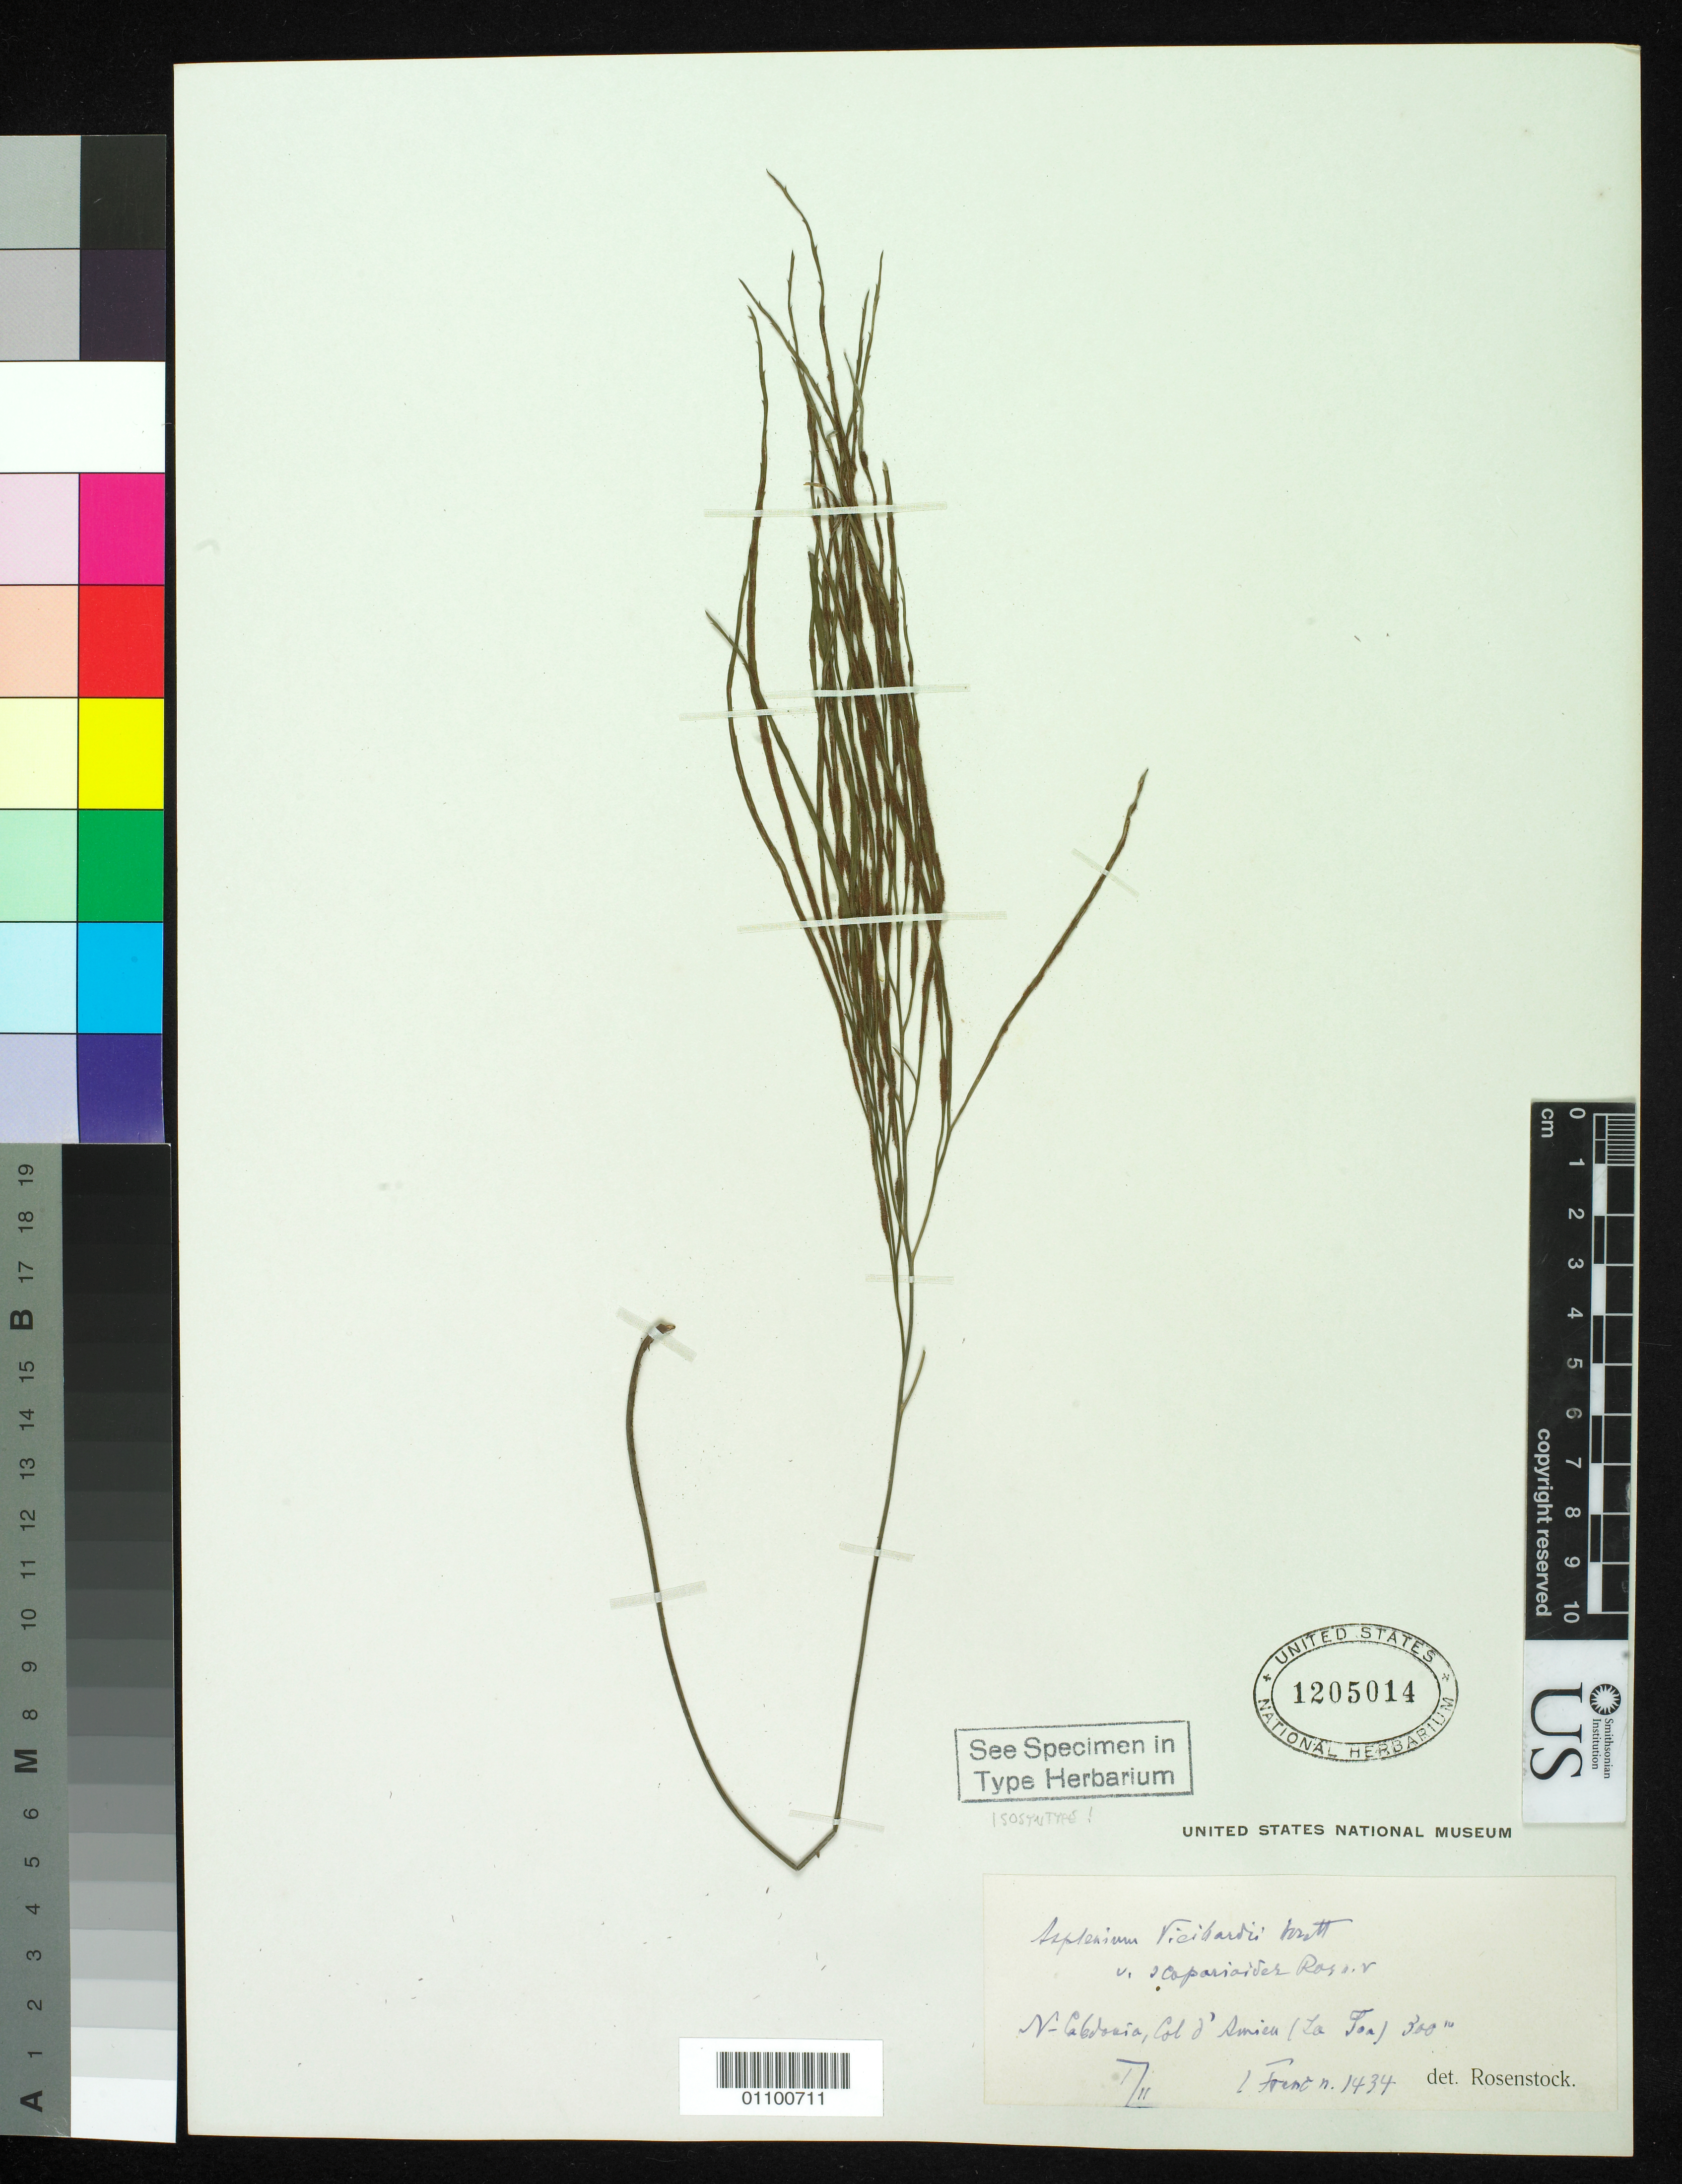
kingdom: Plantae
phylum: Tracheophyta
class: Polypodiopsida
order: Polypodiales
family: Aspleniaceae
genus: Asplenium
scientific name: Asplenium viellardii var. scoparioides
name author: Rosenst.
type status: Isosyntype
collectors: I. Franc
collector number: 1434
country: New Caledonia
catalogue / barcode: US 1205014